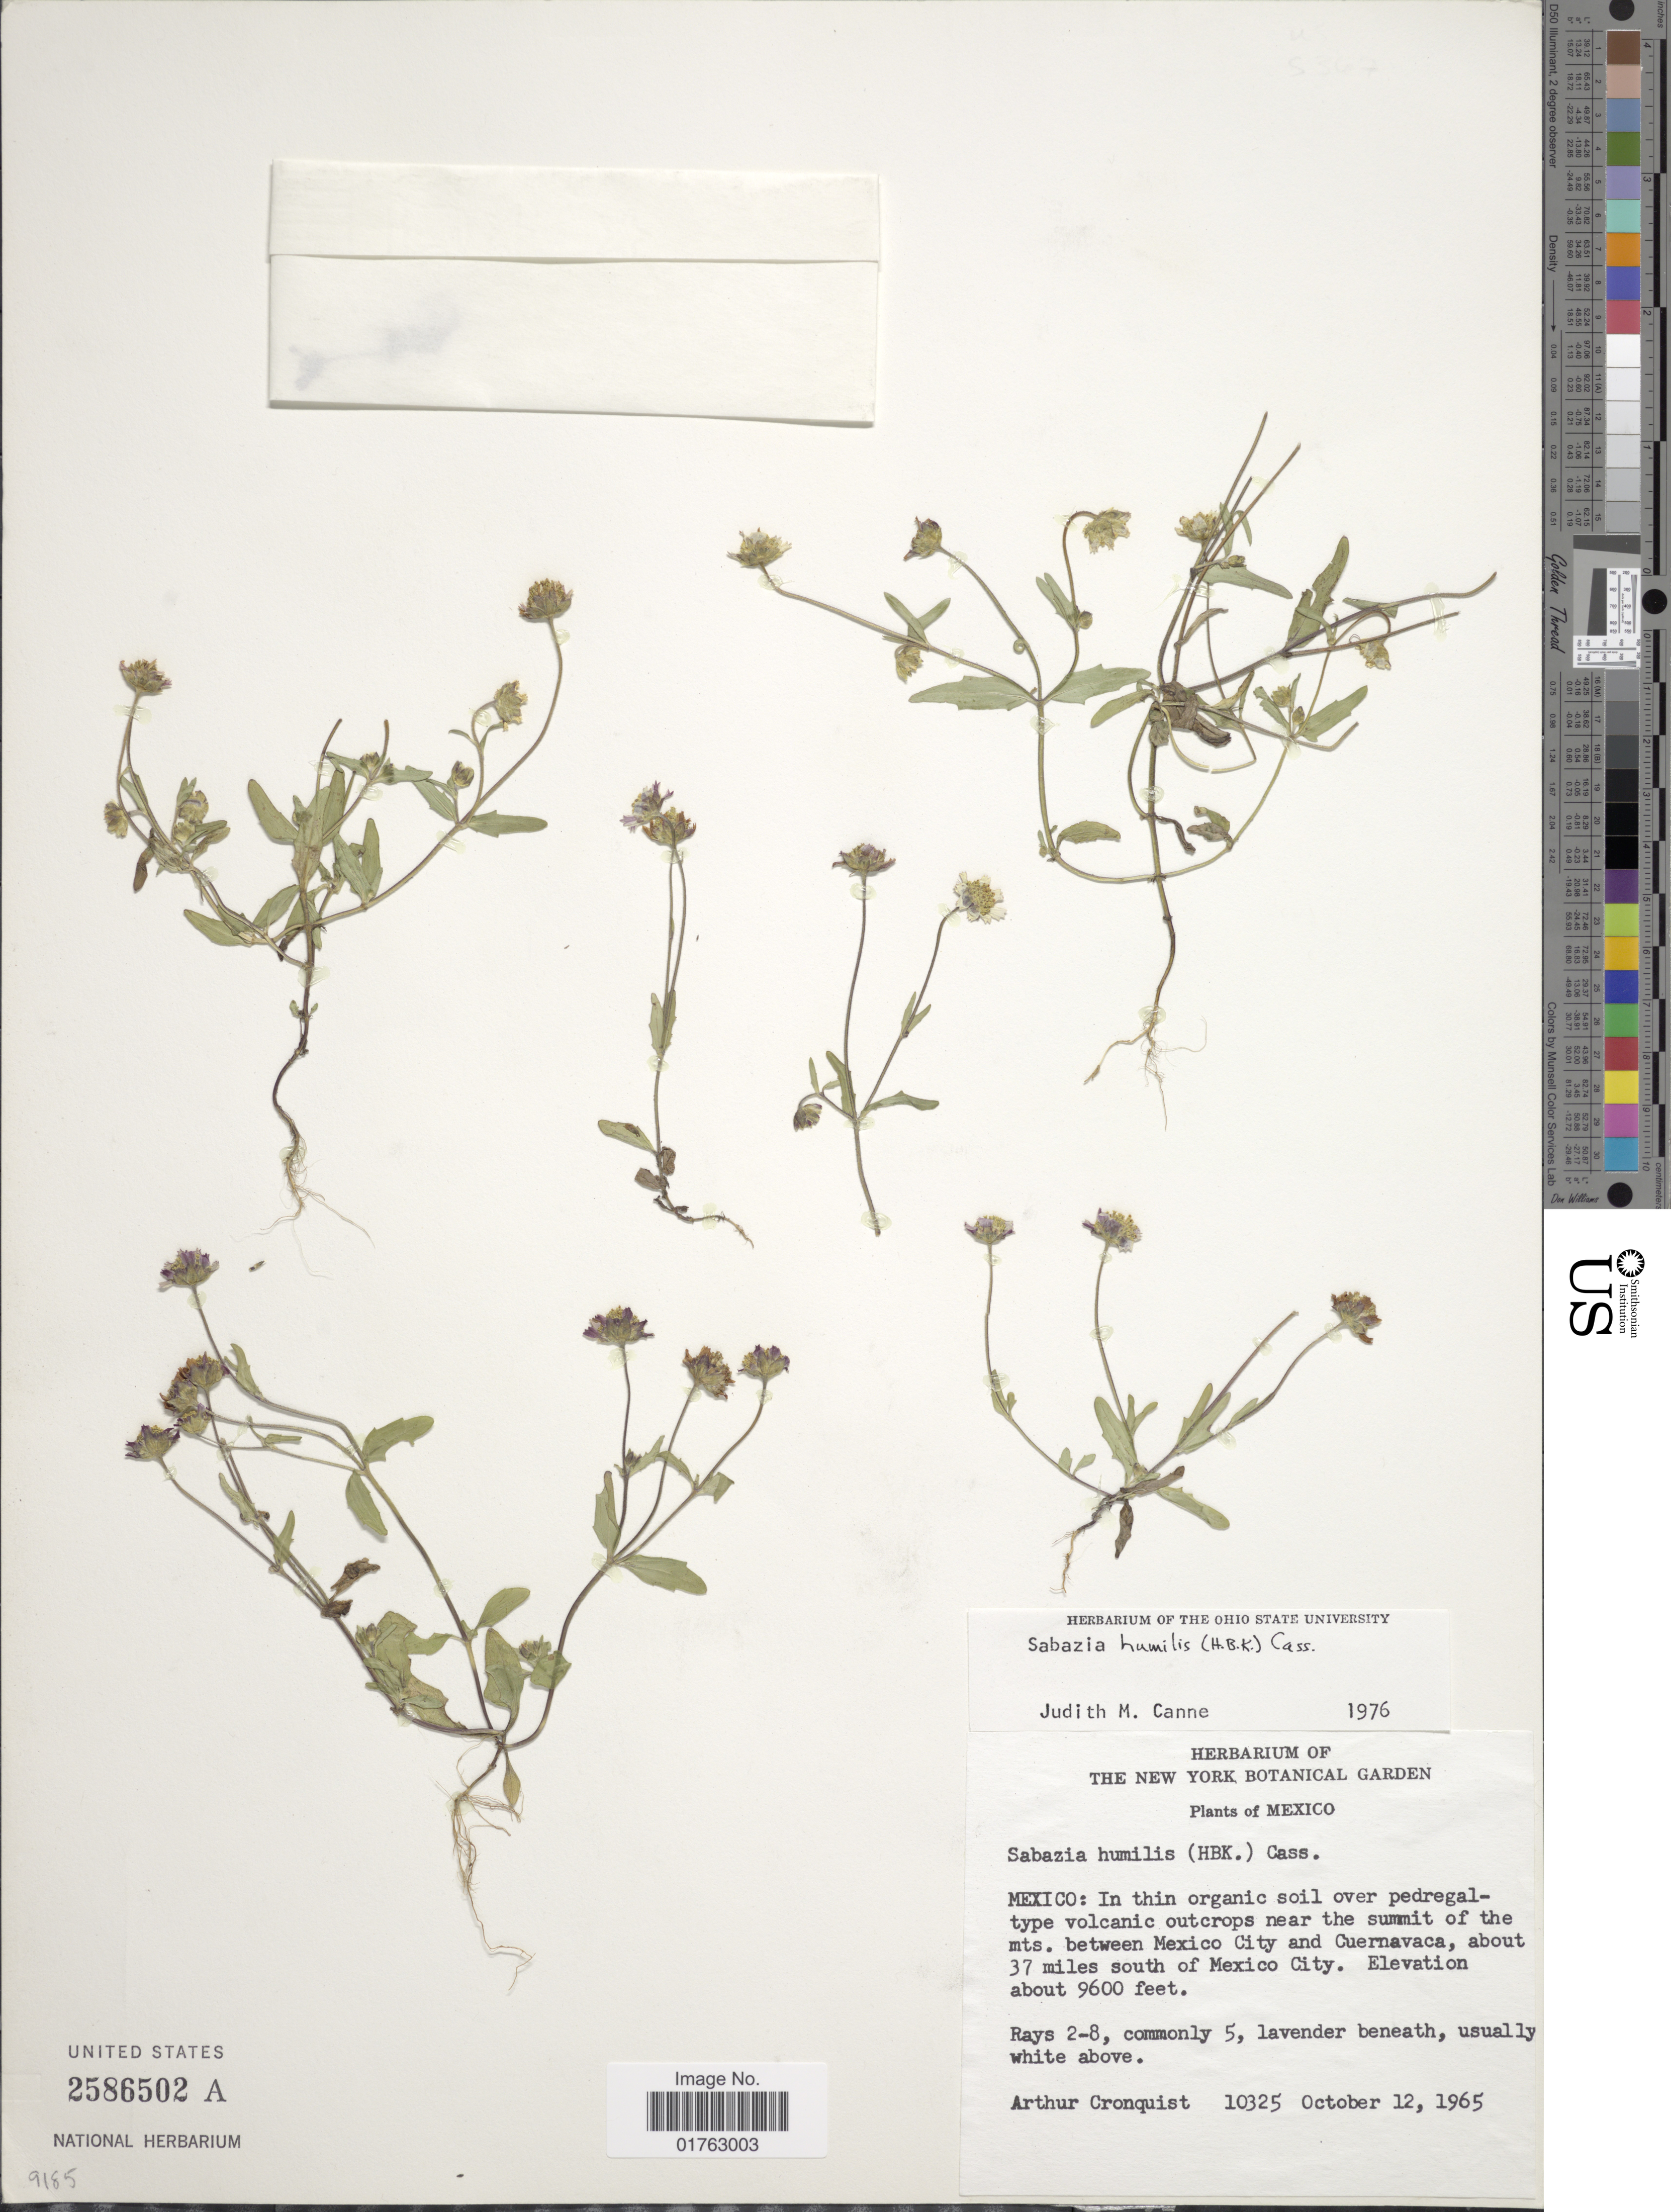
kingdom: Plantae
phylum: Tracheophyta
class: Magnoliopsida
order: Asterales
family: Asteraceae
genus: Sabazia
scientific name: Sabazia humilis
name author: (Kunth) Cass.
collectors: A. J. Cronquist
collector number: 10325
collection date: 1965-10-12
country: Mexico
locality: In thin organic soil over predregaltype volcanic outcrops near the summit of the mts, between Mexico City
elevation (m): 2926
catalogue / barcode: US 2586502A